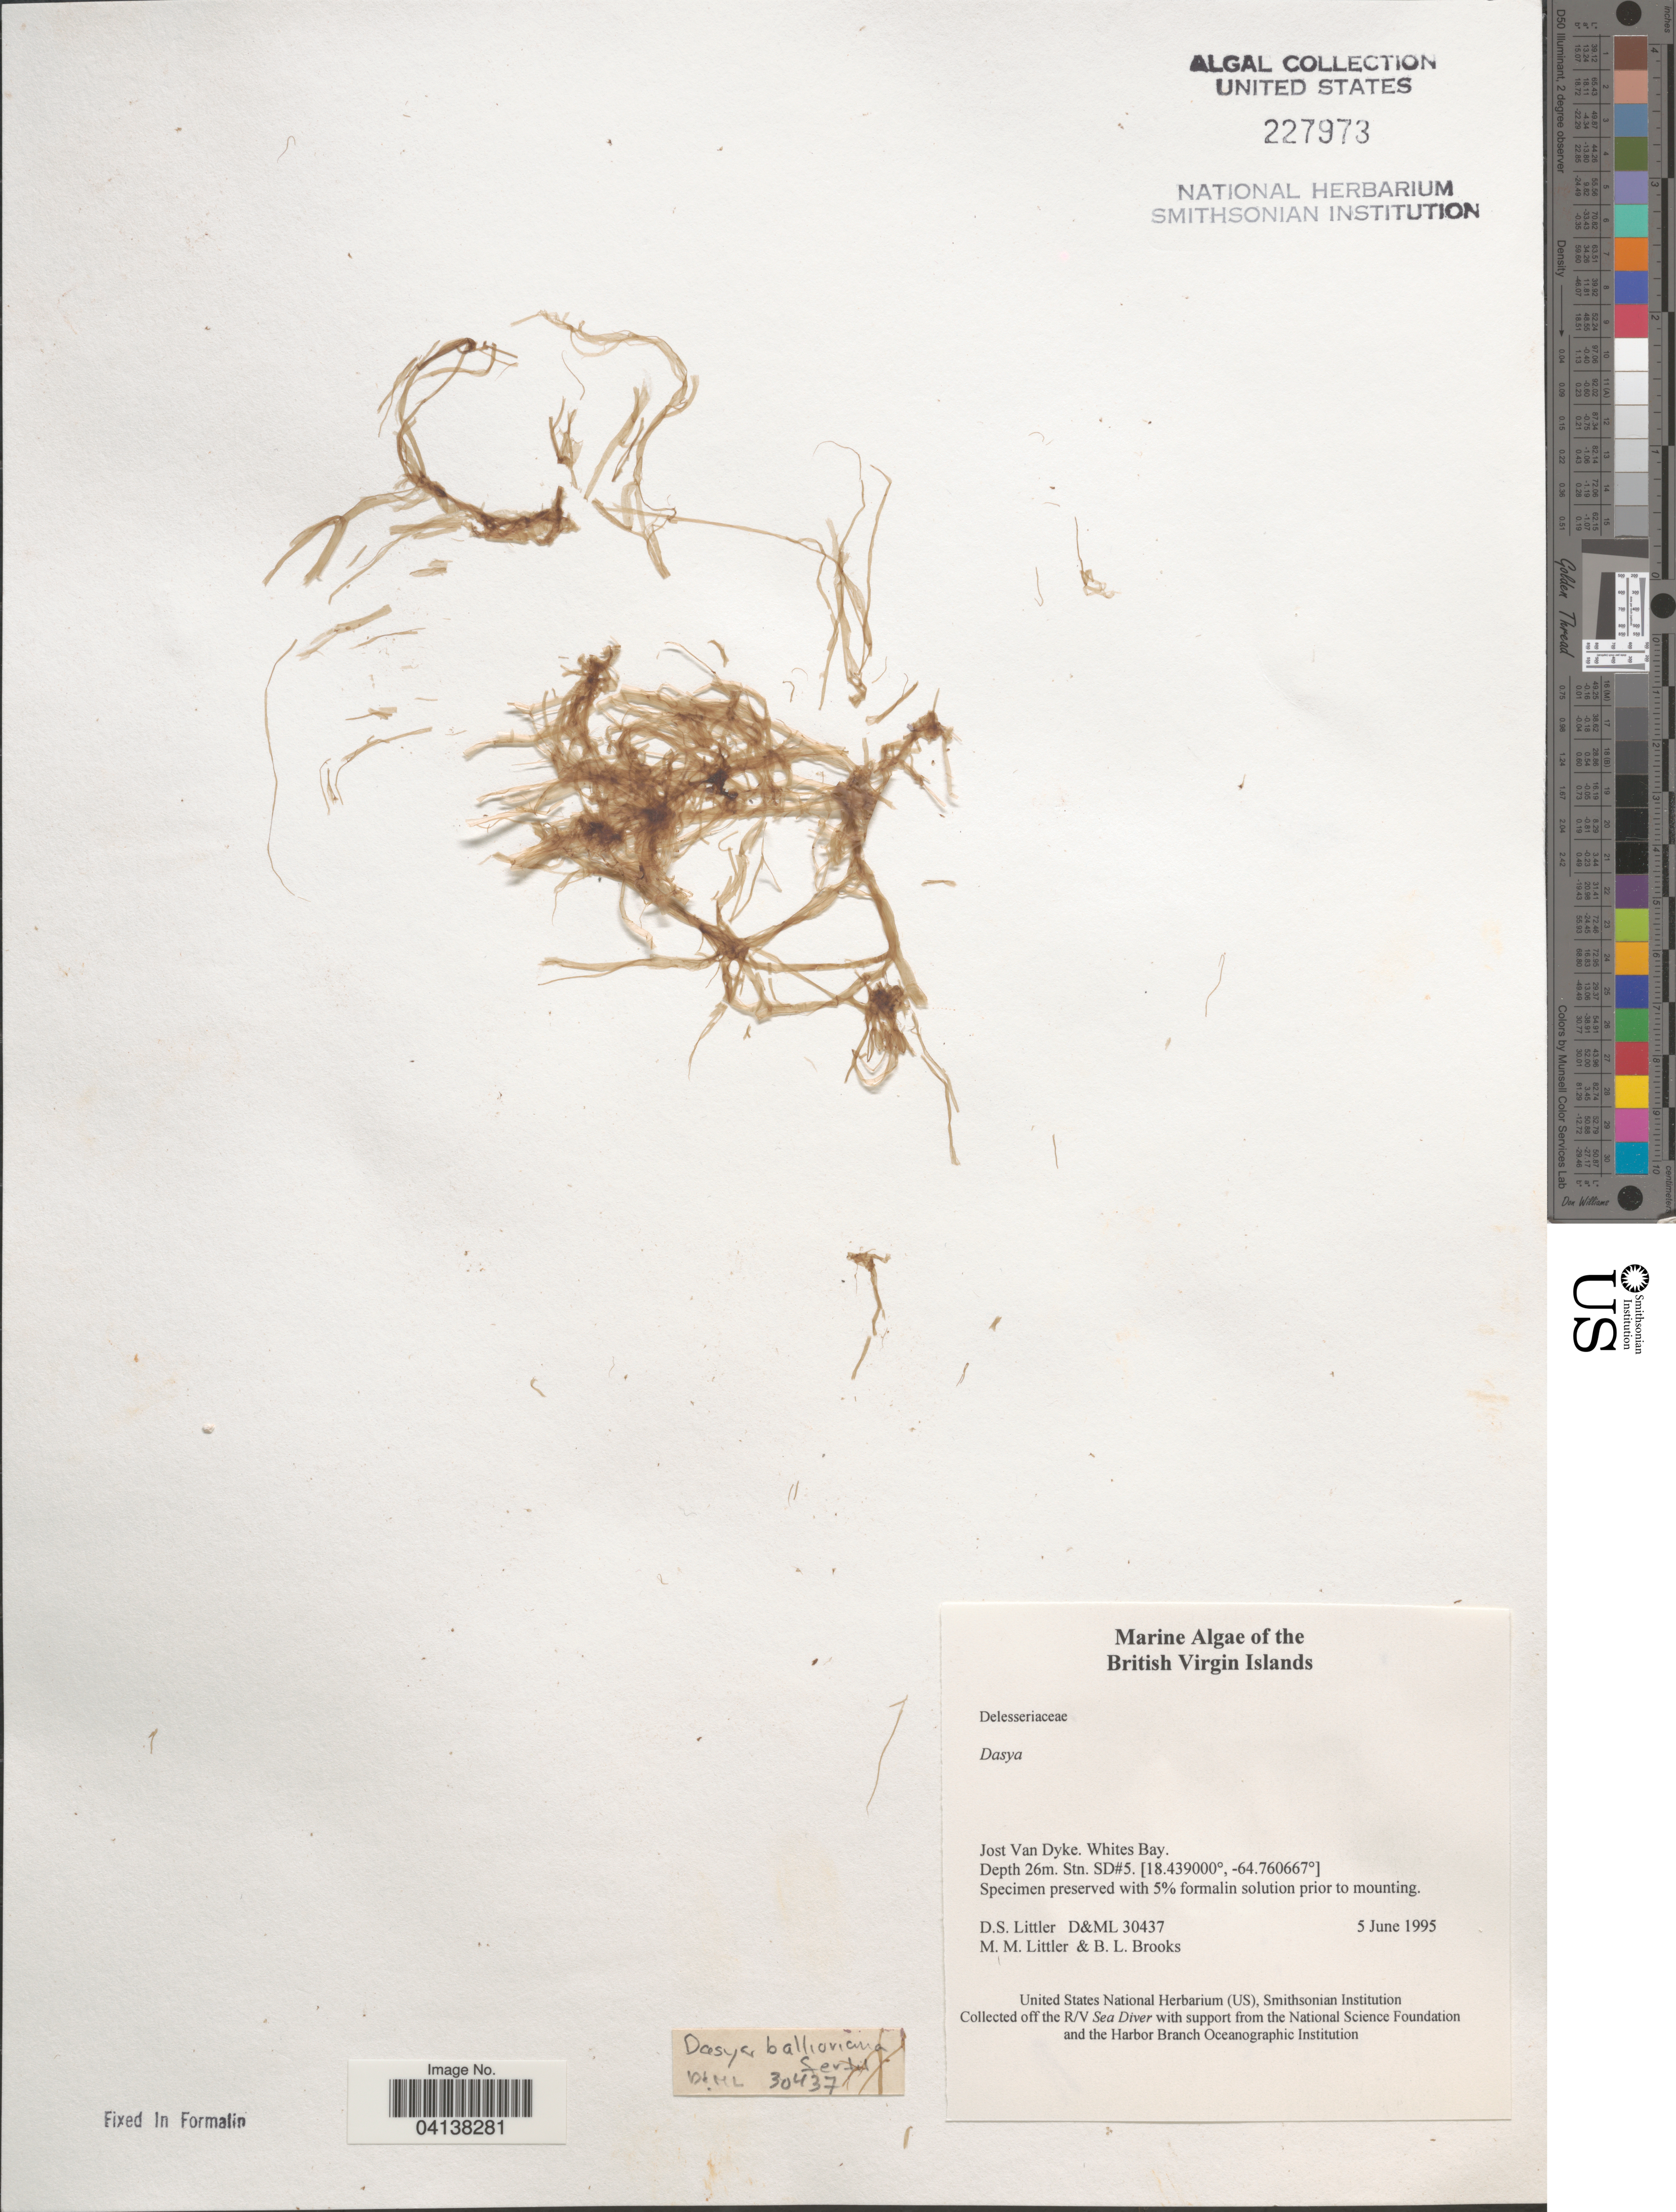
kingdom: Plantae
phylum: Rhodophyta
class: Florideophyceae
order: Ceramiales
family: Dasyaceae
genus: Dasya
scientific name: Dasya sp.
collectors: D. S. Littler & B. Brooks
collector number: D&ML 30437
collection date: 1995-06-05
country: British Virgin Islands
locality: Jost Van Dyke. Whites Bay. Stn. SD#5.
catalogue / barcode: US 227973